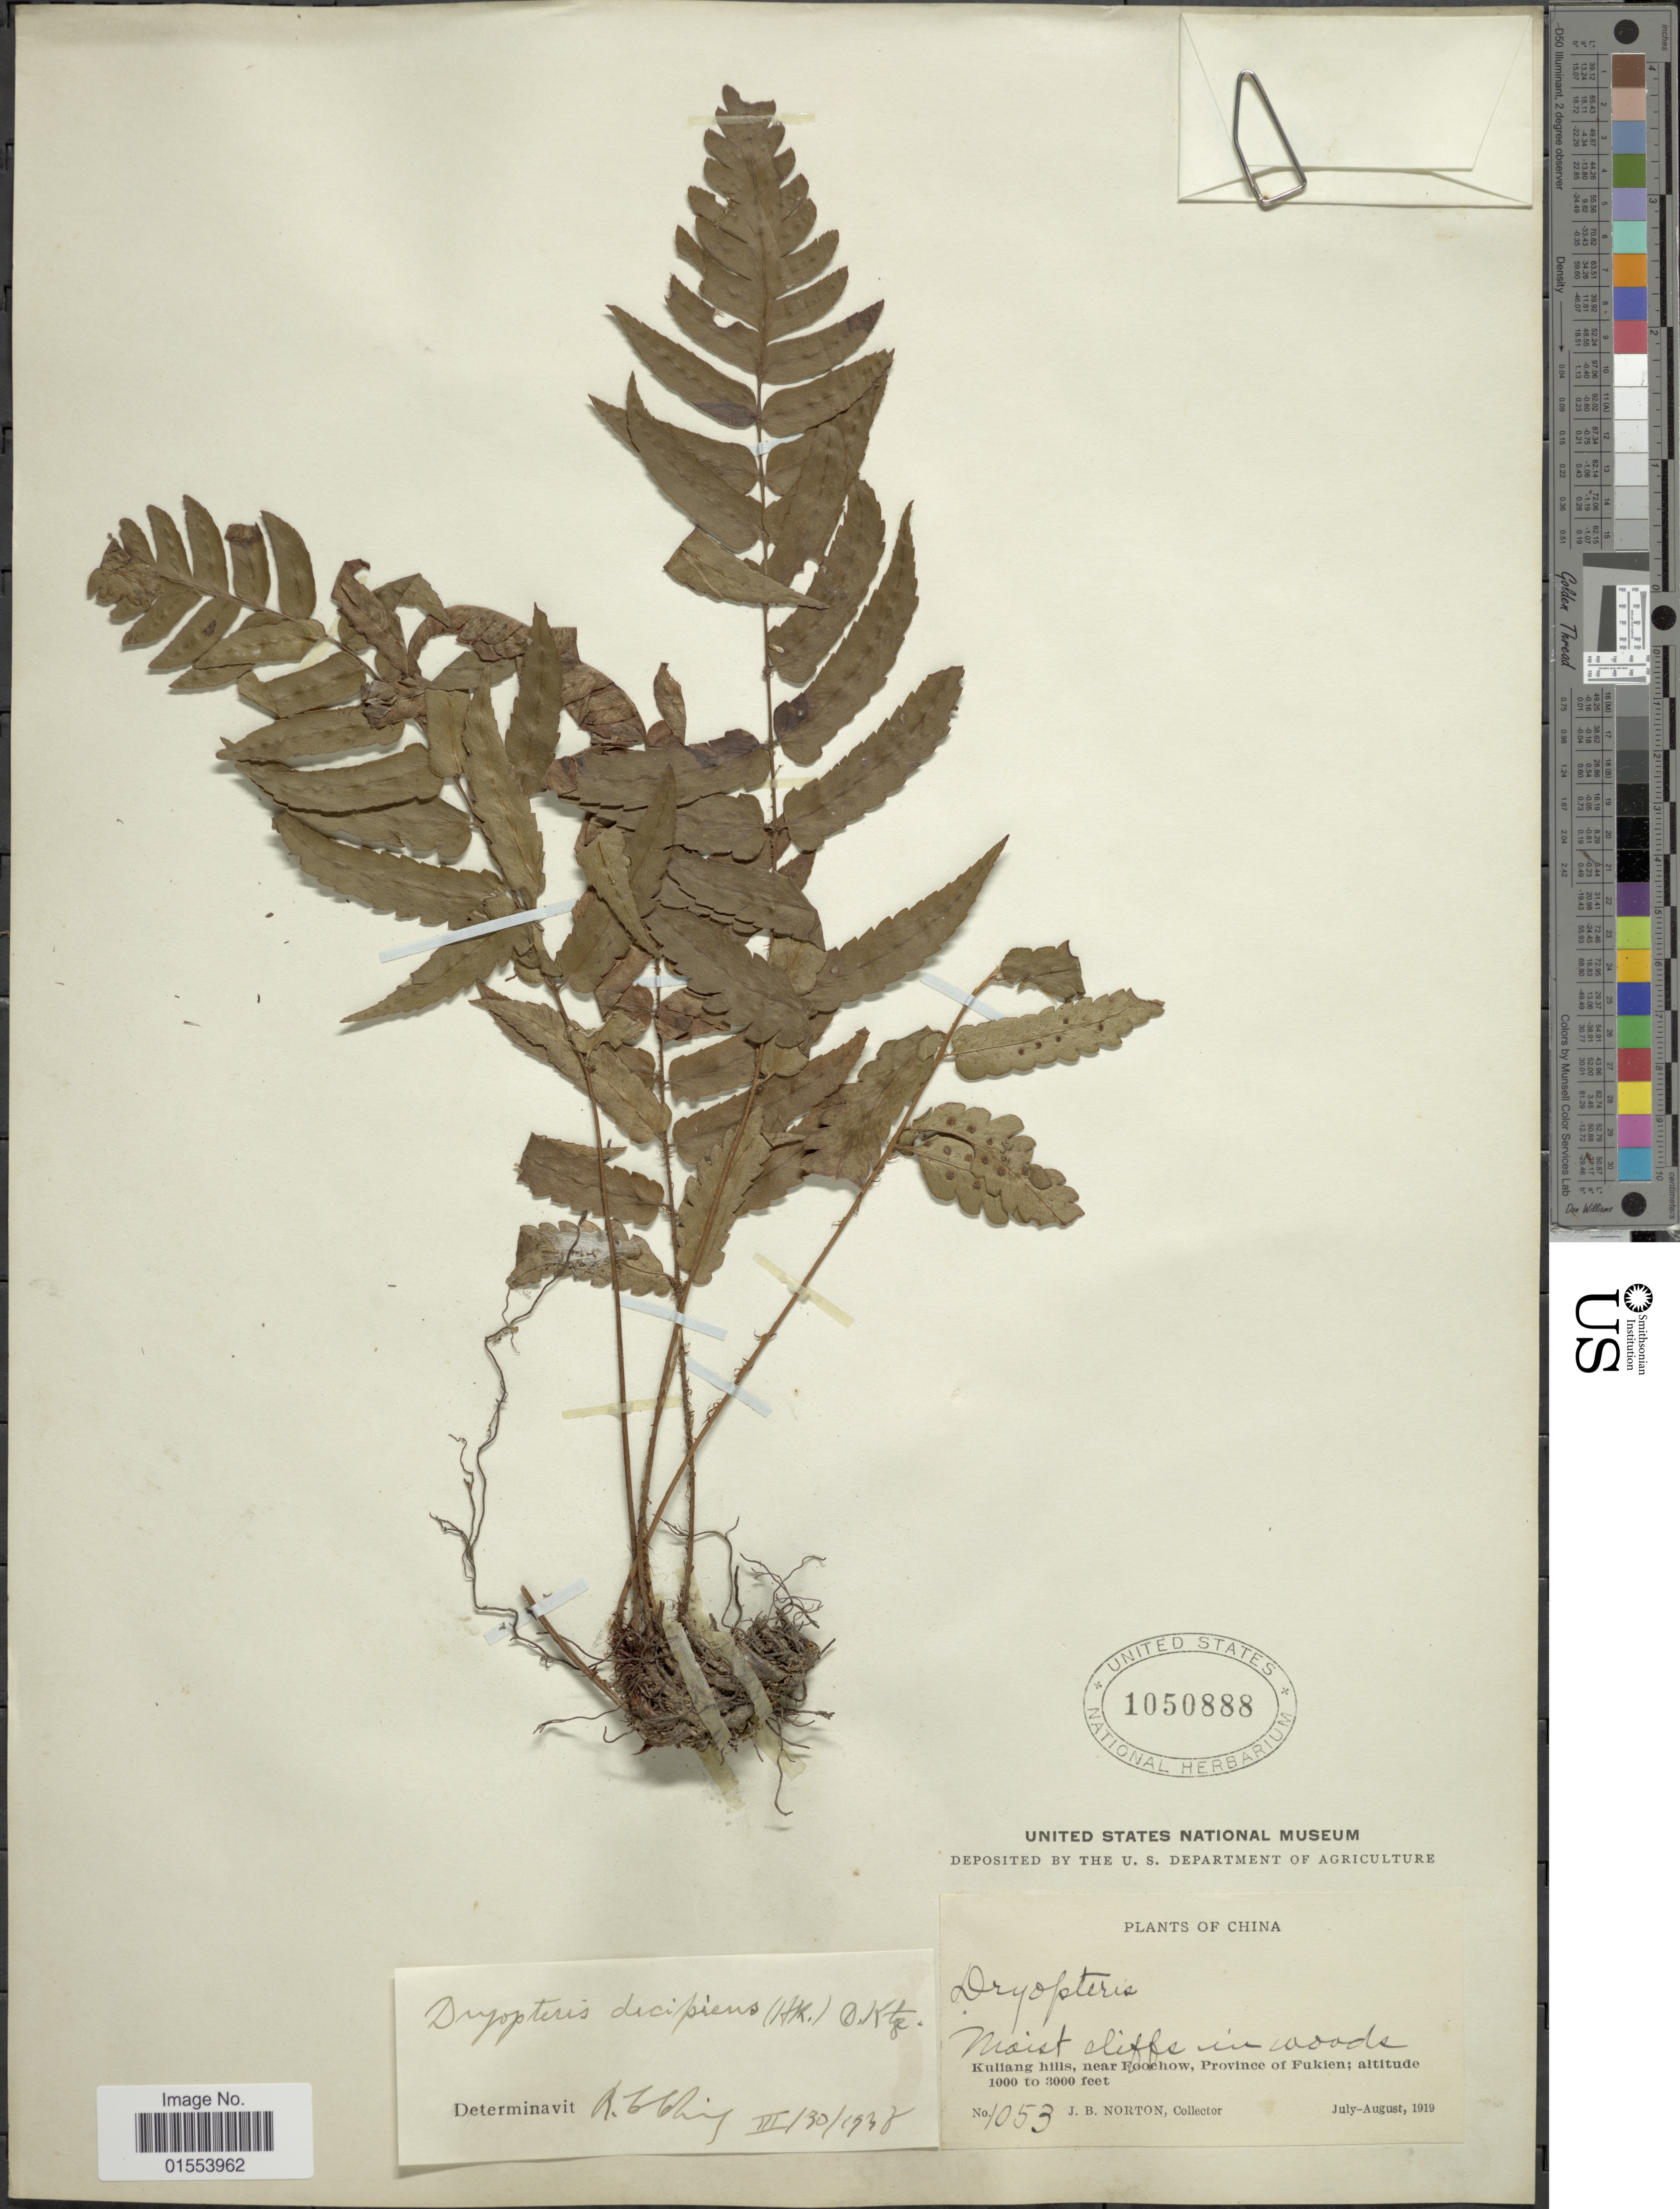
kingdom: Plantae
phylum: Tracheophyta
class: Polypodiopsida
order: Polypodiales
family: Dryopteridaceae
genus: Dryopteris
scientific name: Dryopteris decipiens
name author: (Hook.) Kuntze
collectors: J. B. Norton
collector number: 1053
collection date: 1919-07/1919-08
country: China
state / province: Fujian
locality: China. Kuliang hills, near Foochow, Province of Fukien.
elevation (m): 305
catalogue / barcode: US 1050888